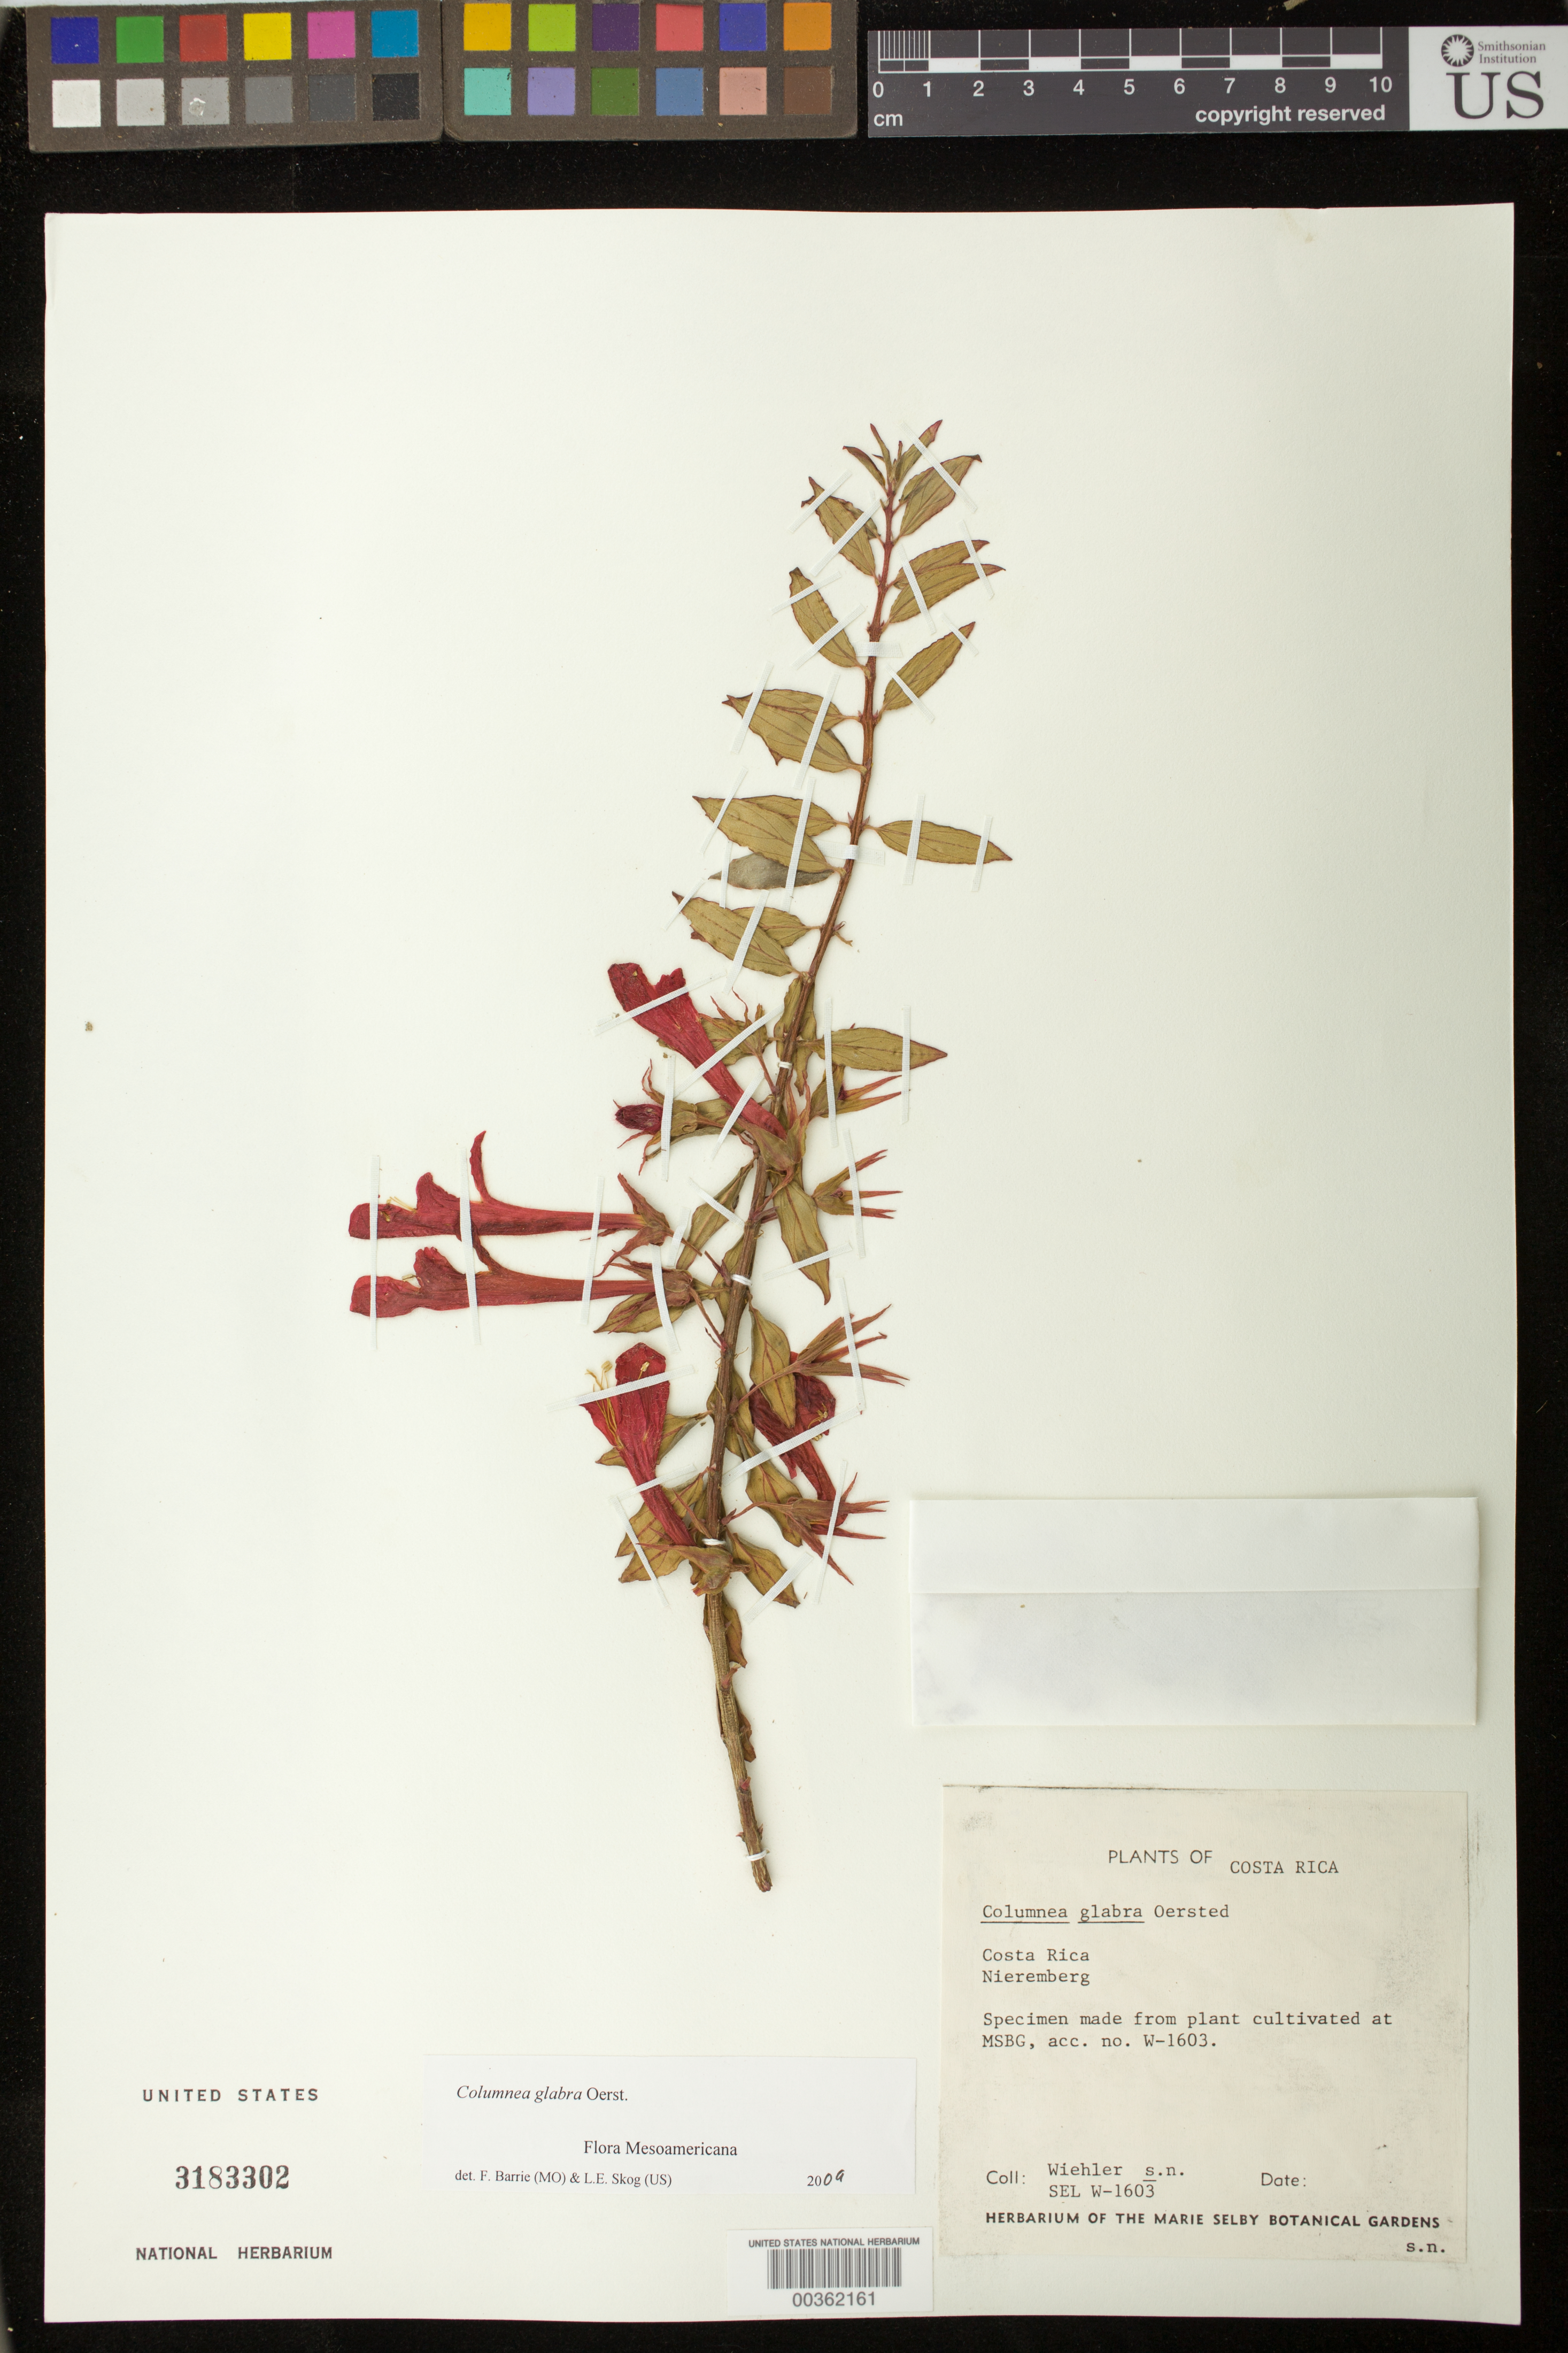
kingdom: Plantae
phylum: Tracheophyta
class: Magnoliopsida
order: Lamiales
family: Gesneriaceae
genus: Columnea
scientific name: Columnea oxyphylla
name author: Hanst.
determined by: Skog, Laurence E.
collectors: H. J. Wiehler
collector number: s.n. [W-1603]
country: Costa Rica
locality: Costa Rica: Nieremberg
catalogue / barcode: US 3183302